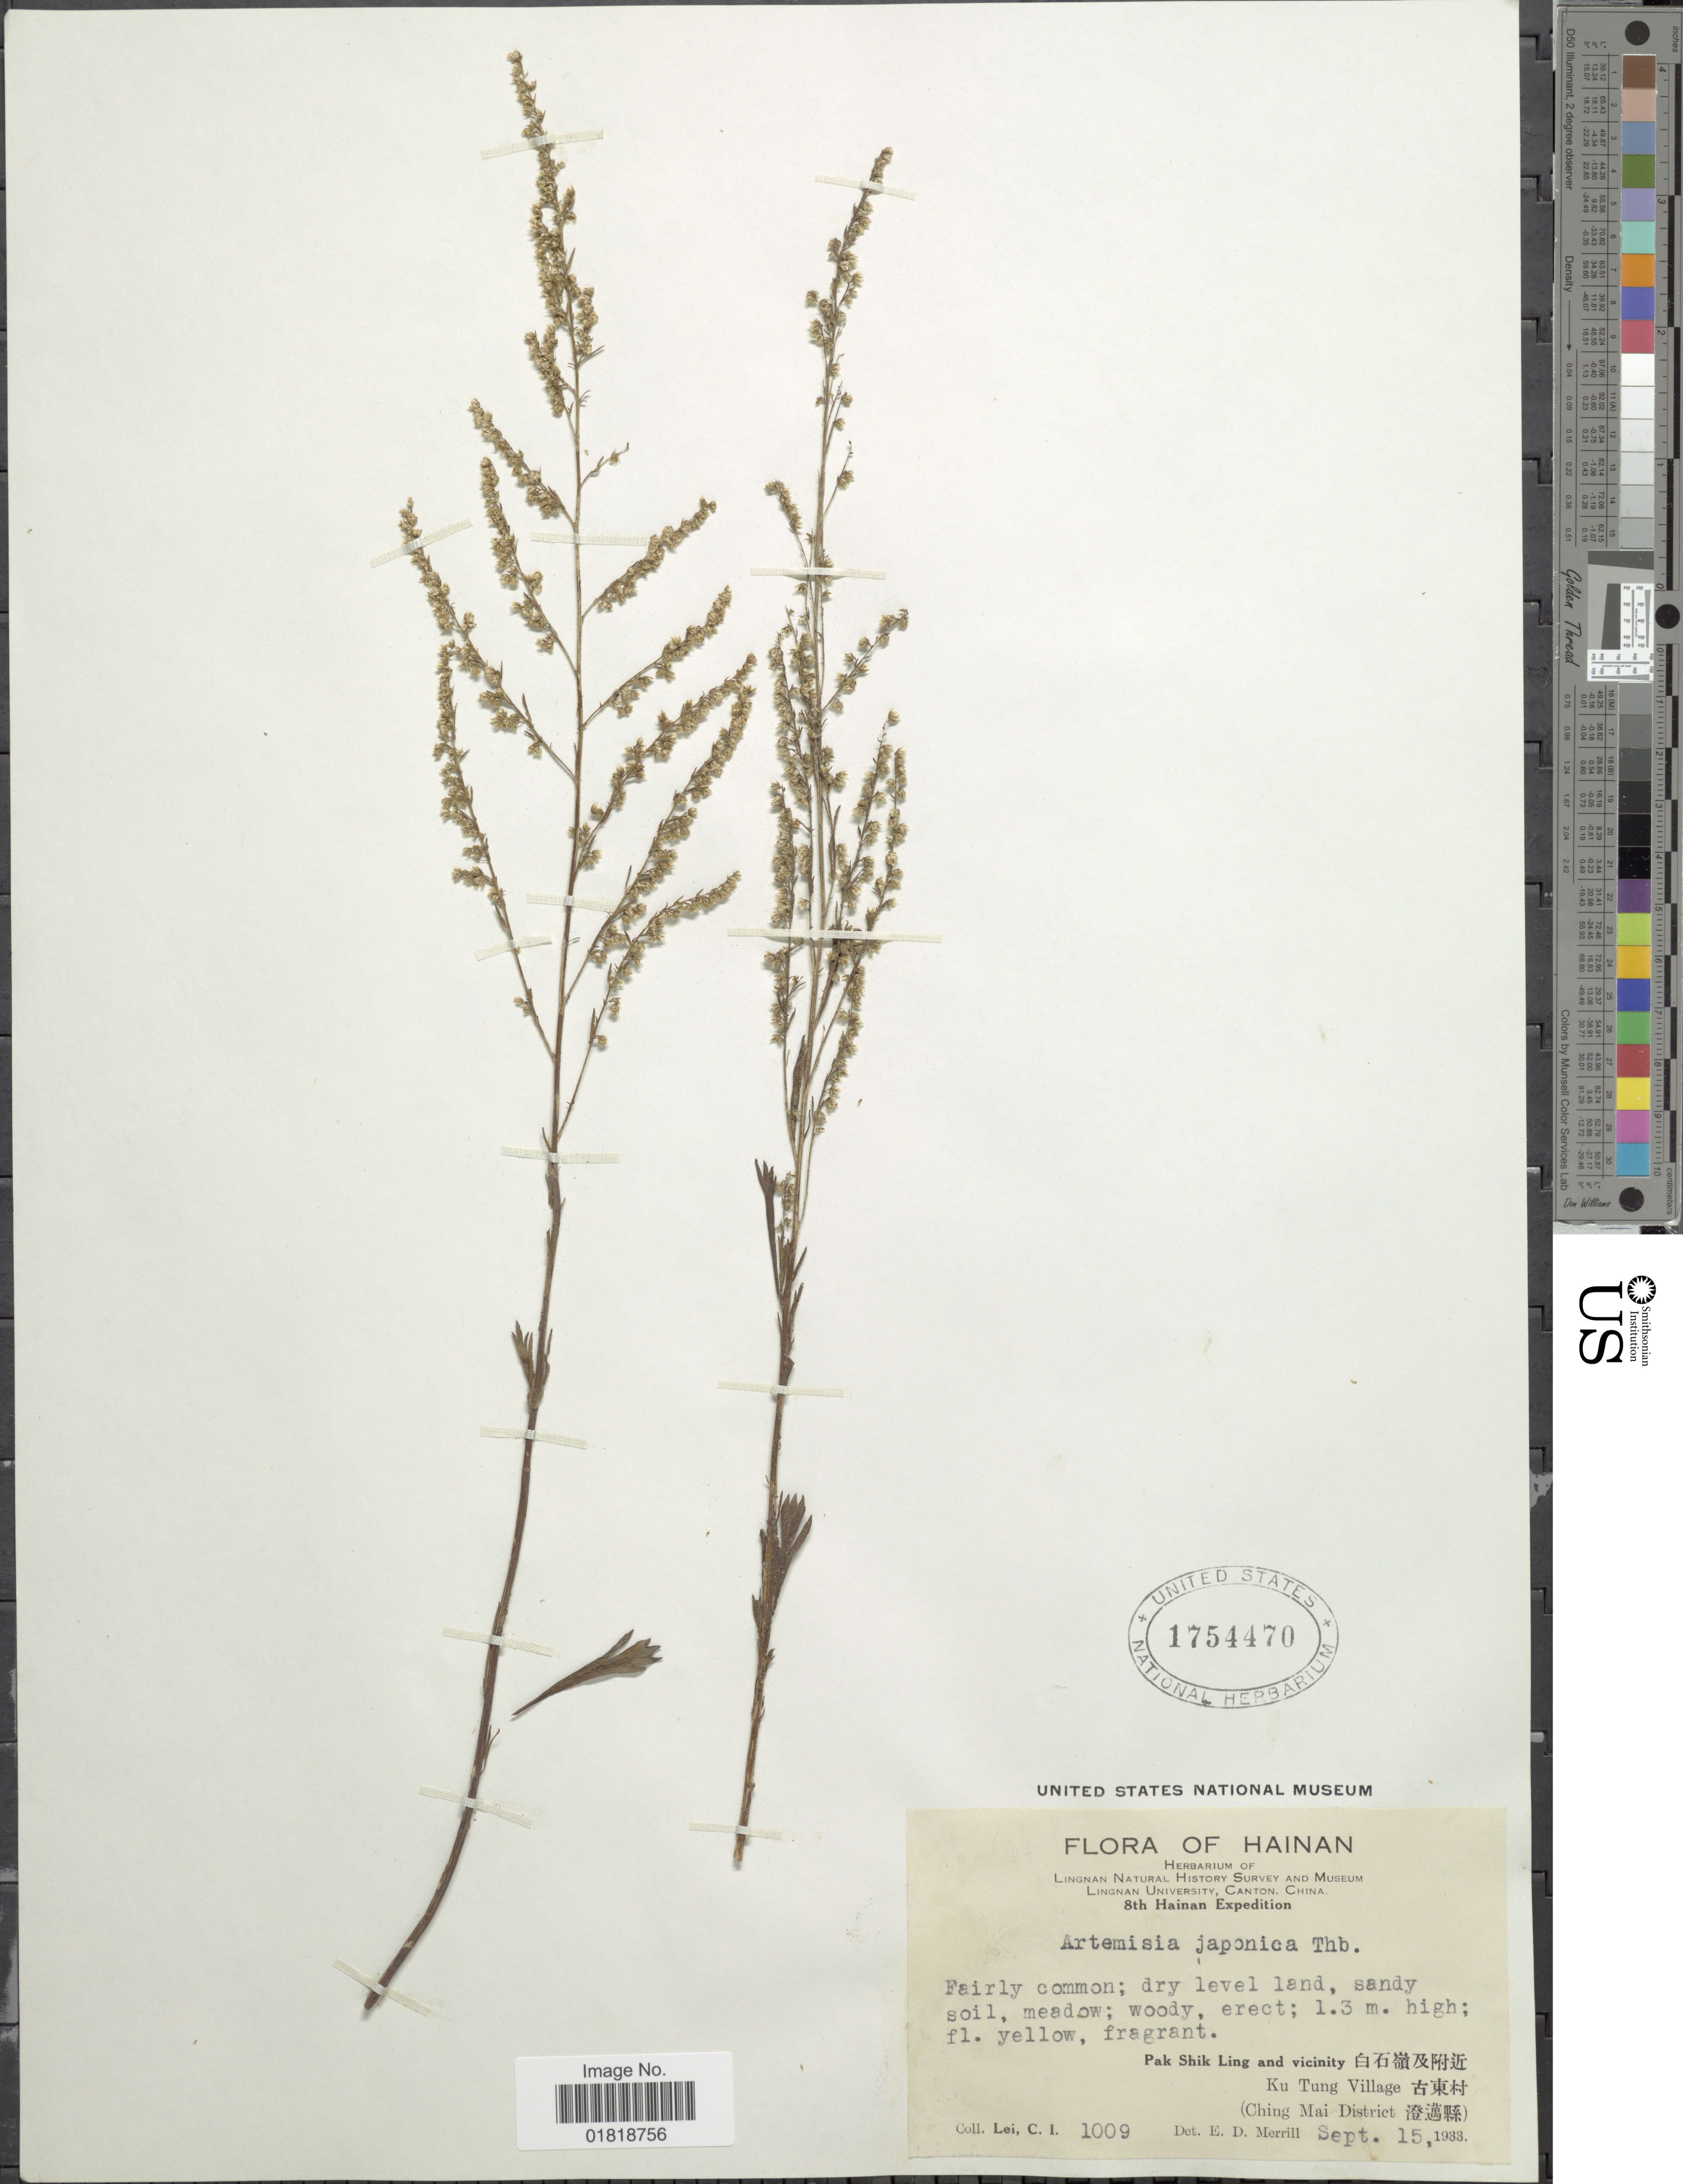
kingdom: Plantae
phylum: Tracheophyta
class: Magnoliopsida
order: Asterales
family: Asteraceae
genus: Artemisia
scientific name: Artemisia japonica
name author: Thunb.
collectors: C. I. Lei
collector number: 1009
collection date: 1933-09-15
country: China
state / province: Hainan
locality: Dry level land, pak Shik Ling and vicinity, Ku Tung Village, (Ching Mai District)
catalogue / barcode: US 1754470